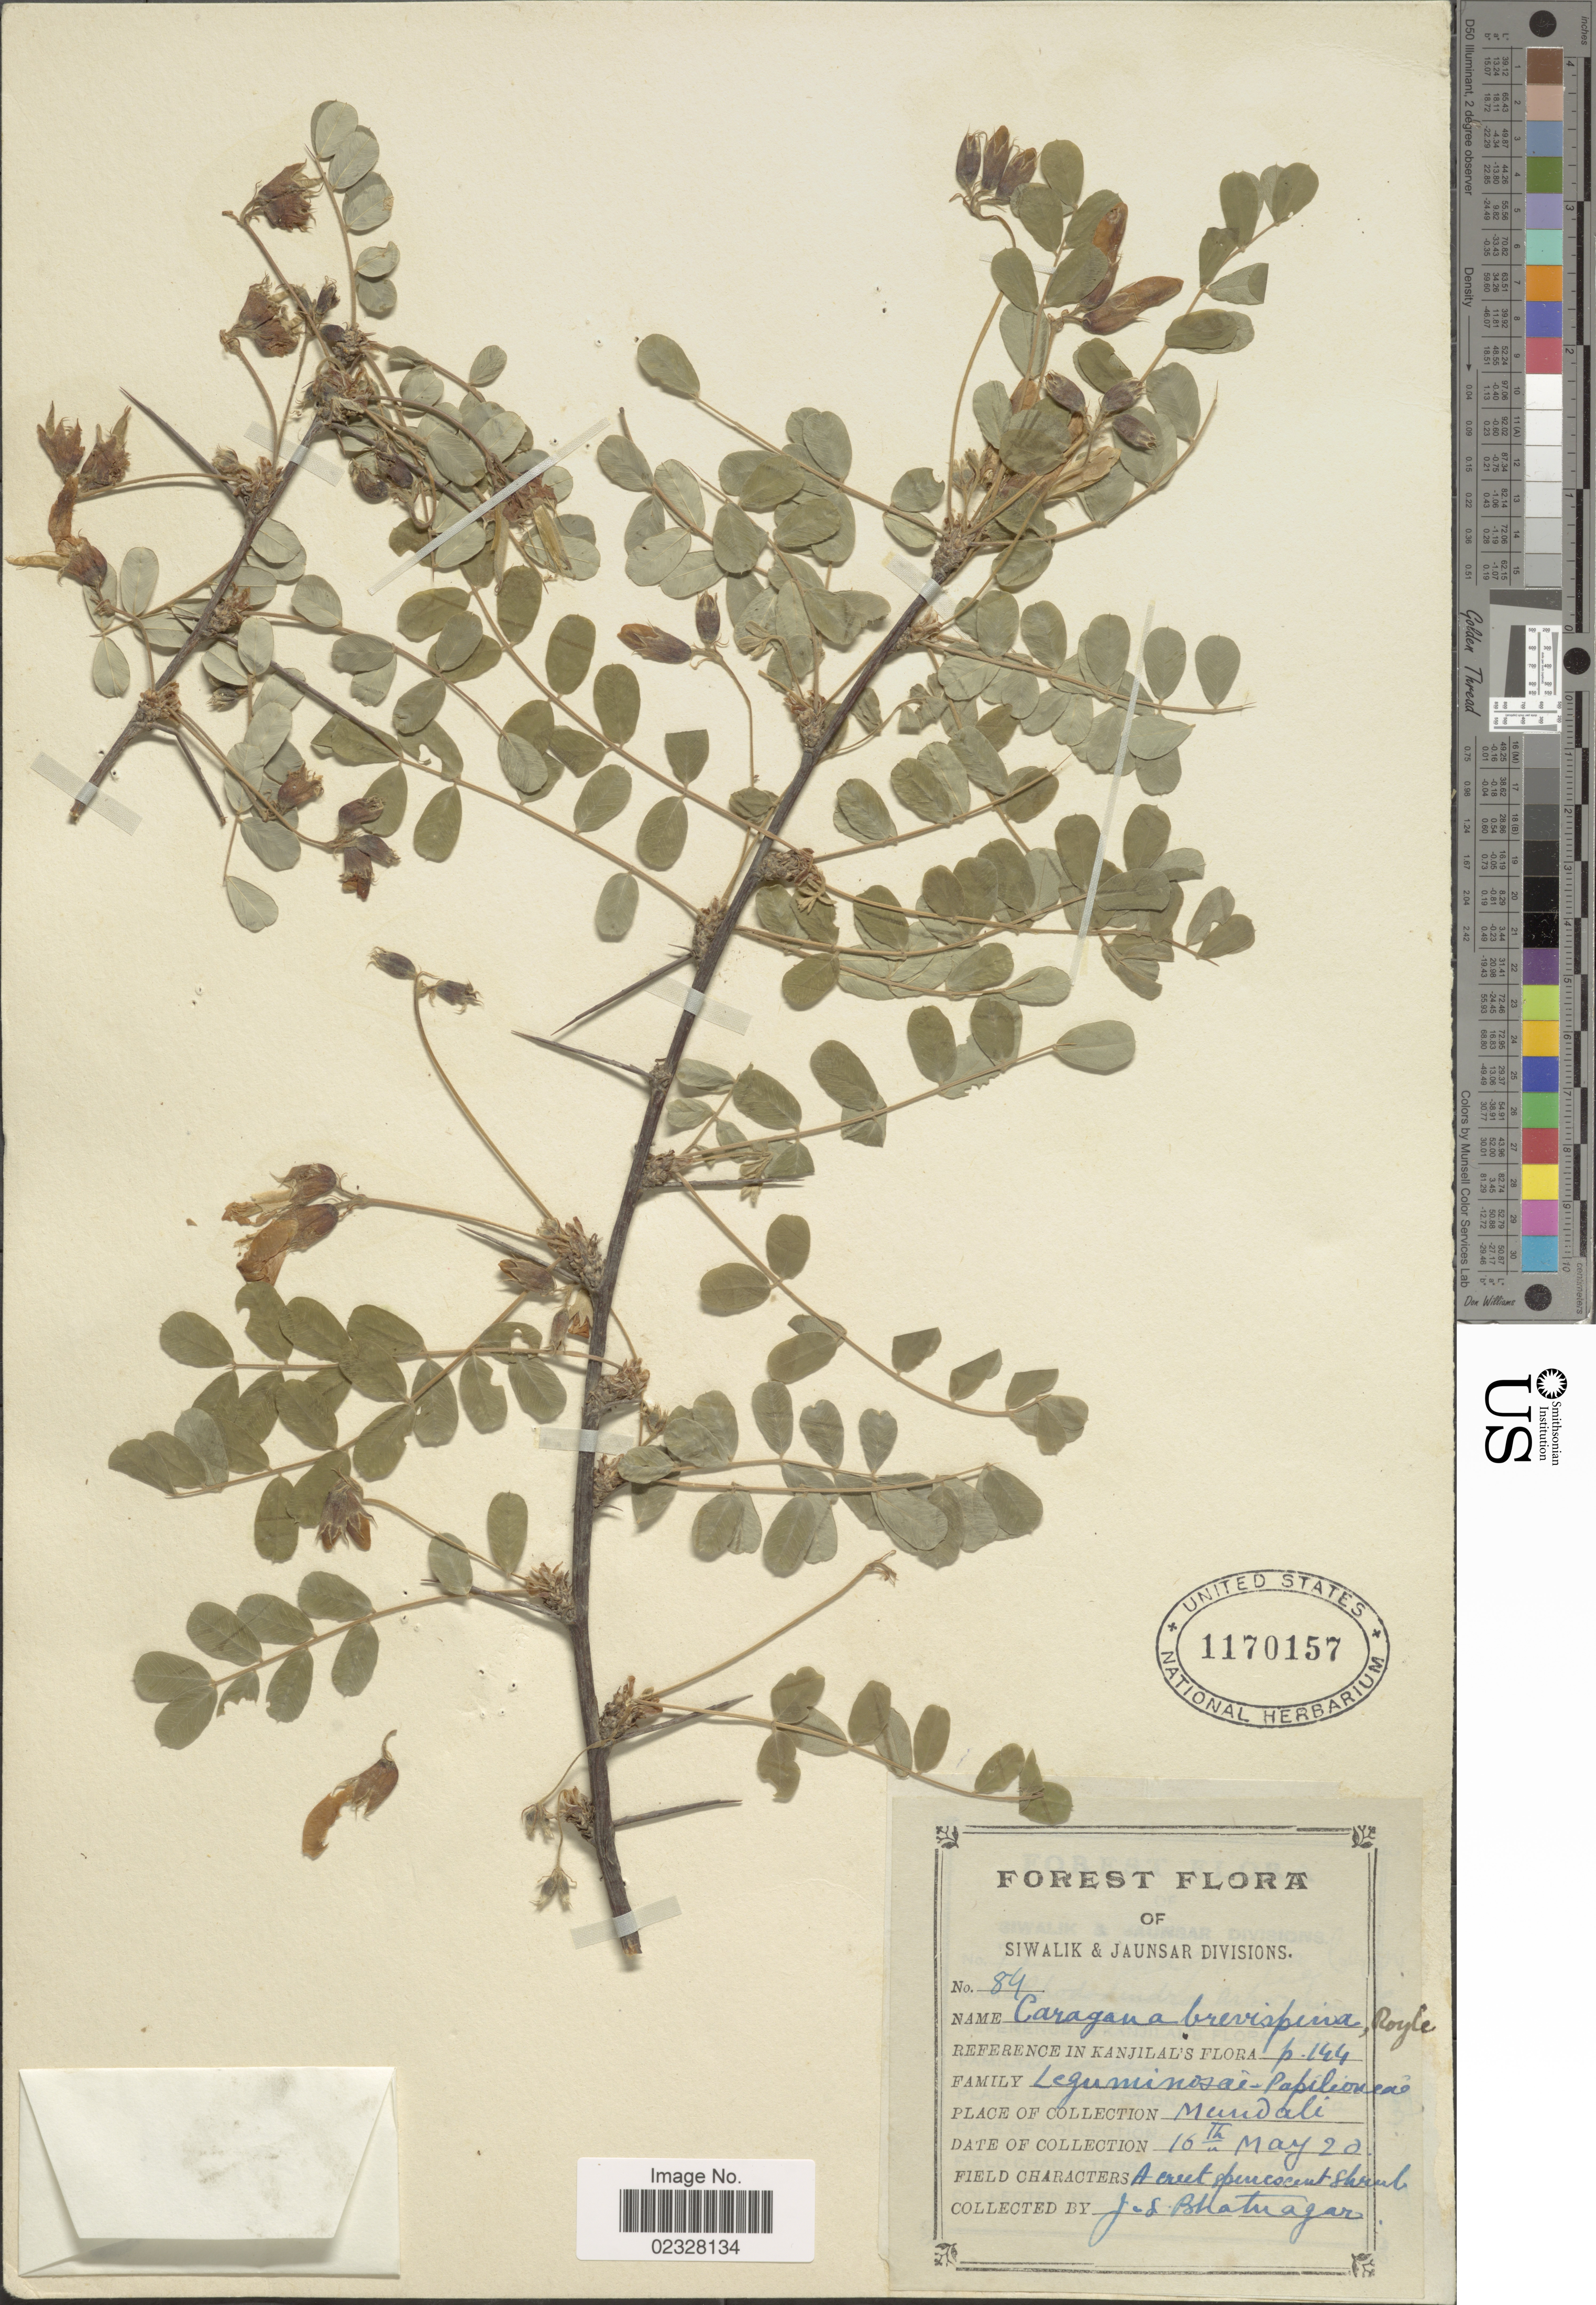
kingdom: Plantae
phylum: Tracheophyta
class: Magnoliopsida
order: Fabales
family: Fabaceae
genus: Caragana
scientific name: Caragana brevispina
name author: Benth.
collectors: J. Bhatuagar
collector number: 84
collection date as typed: Transcribed d/m/y: 16/5/20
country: India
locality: Siwalik & Jaunsar Divisions. Mundali.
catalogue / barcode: US 1170157